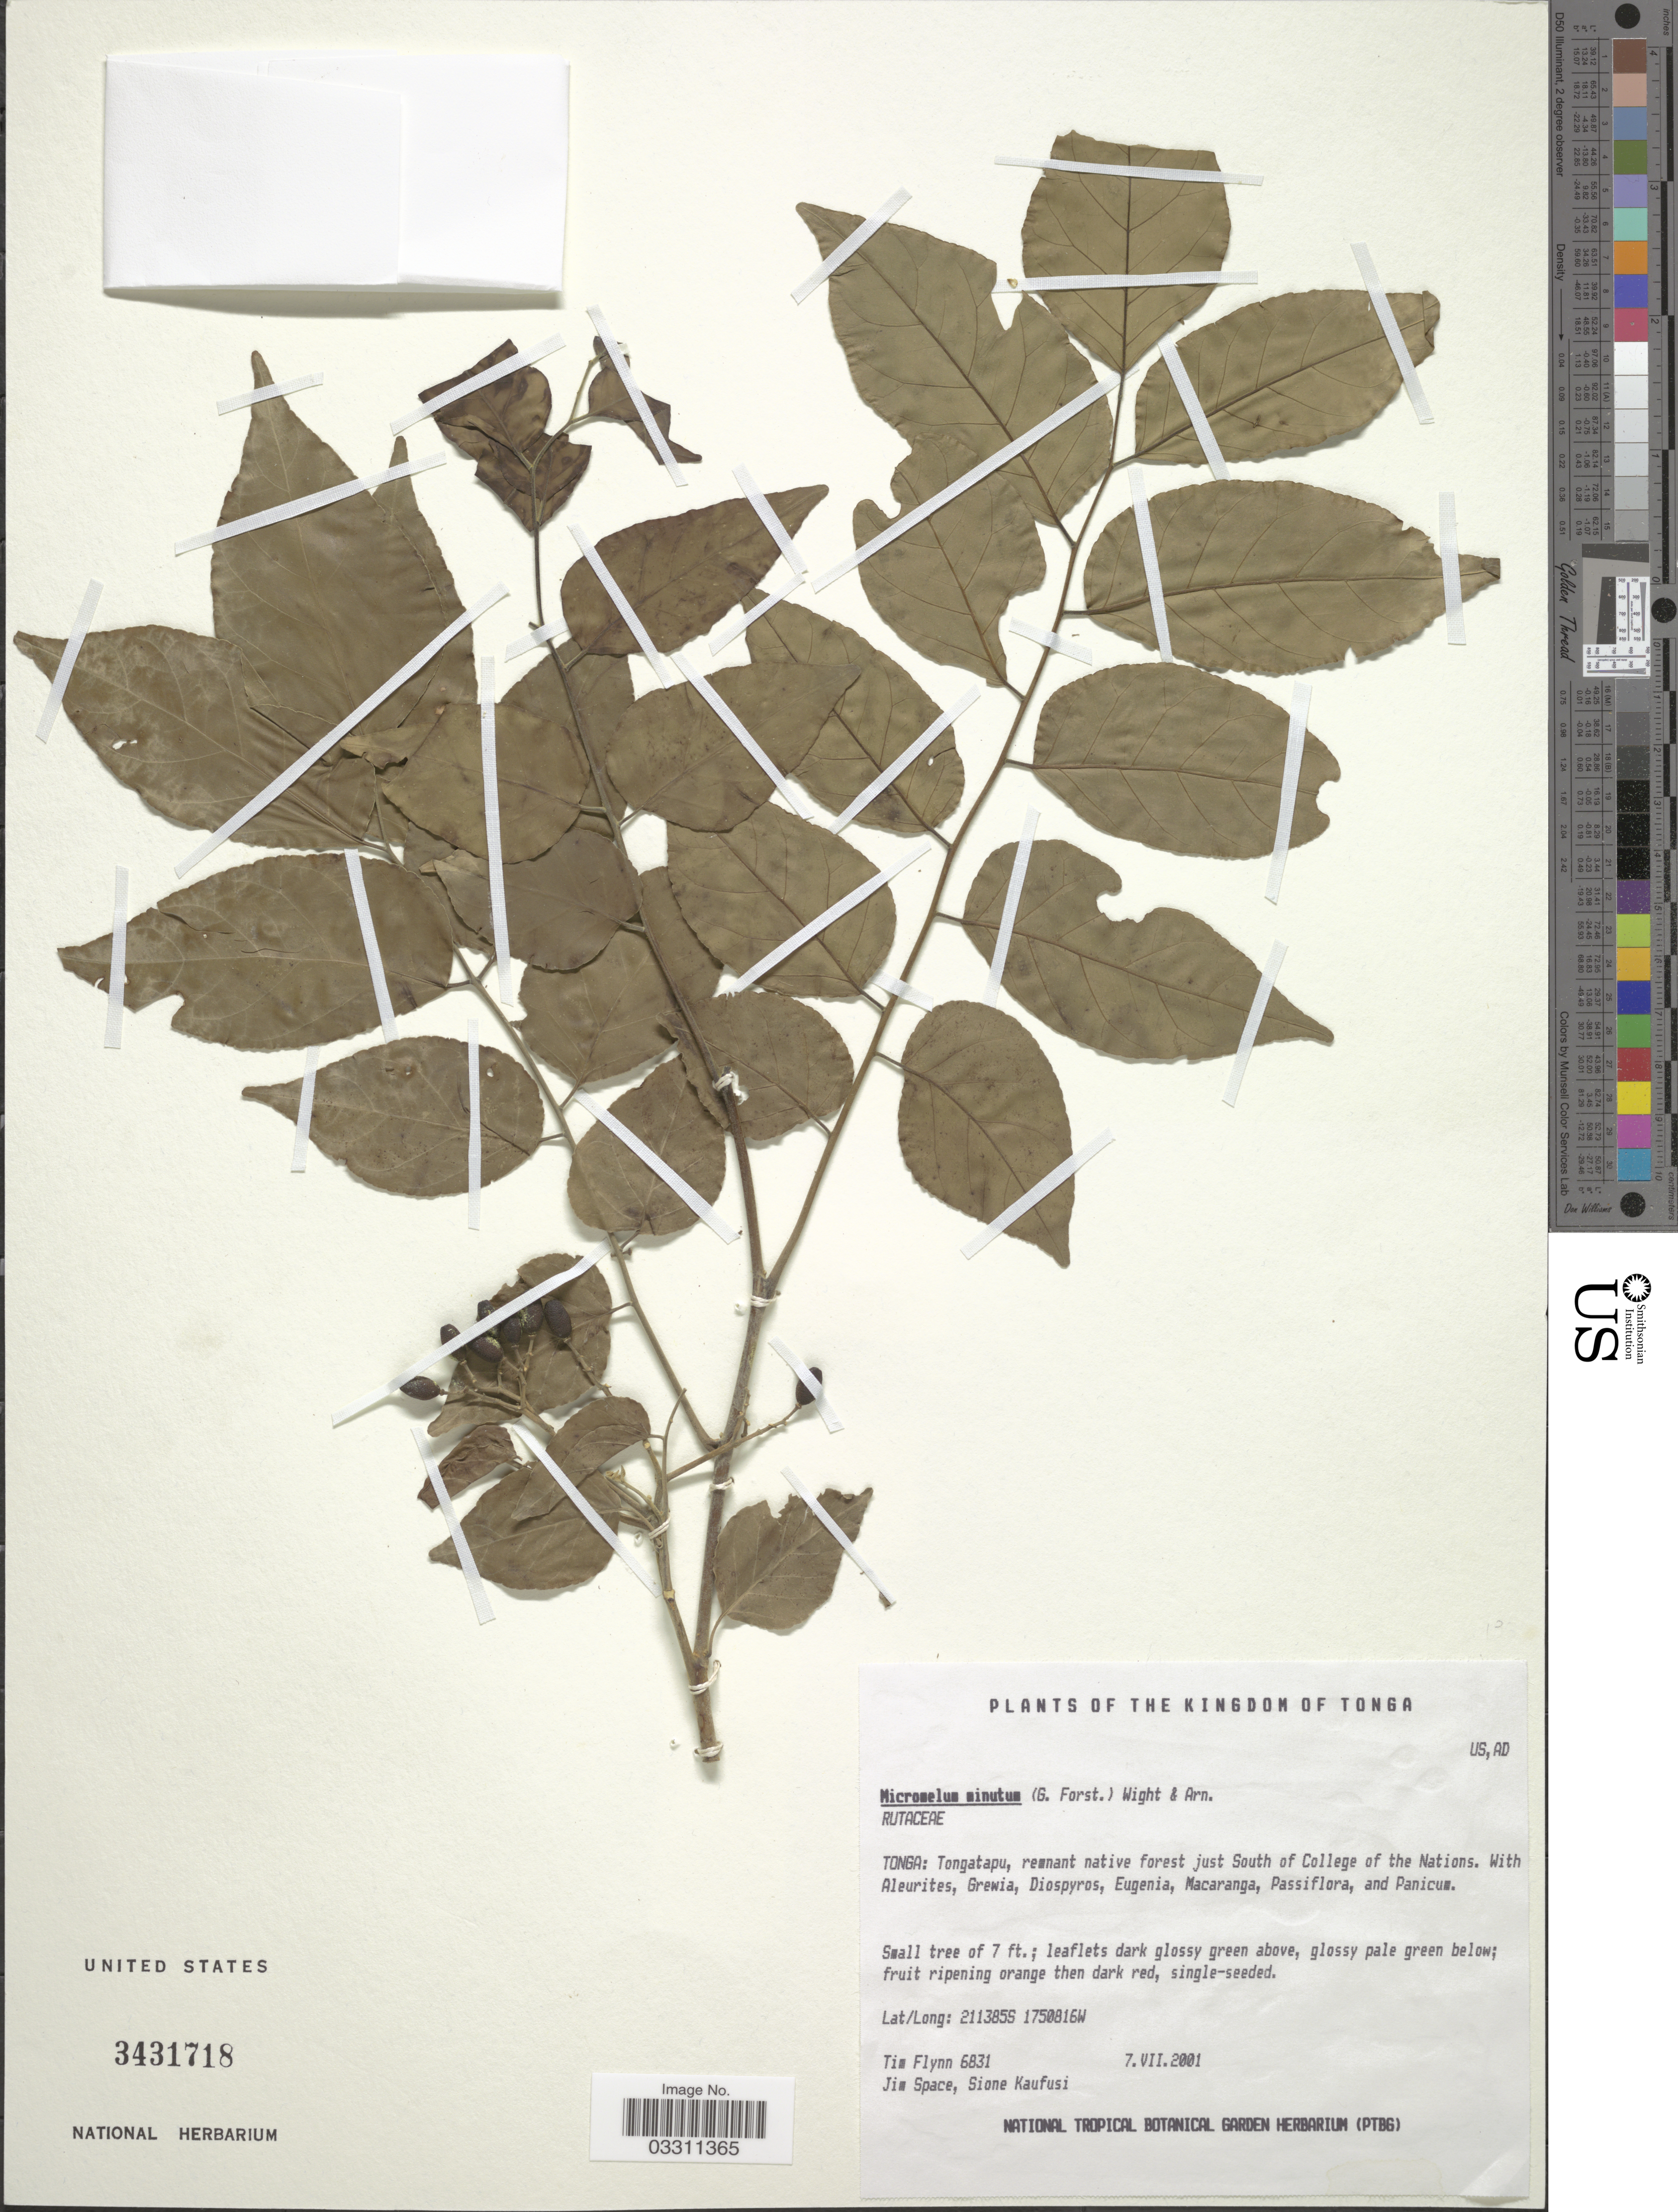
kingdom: Plantae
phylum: Tracheophyta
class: Magnoliopsida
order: Sapindales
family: Rutaceae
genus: Micromelum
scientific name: Micromelum minutum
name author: (G. Forst.) Wight & Arn.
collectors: T. Flynn, J. Space & S. Kaufusi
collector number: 6831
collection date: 2001-07-07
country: Tonga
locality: The Kingdom of Tonga. Tongatapu, remnant native forest just South of College of the Nations.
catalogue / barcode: US 3431718